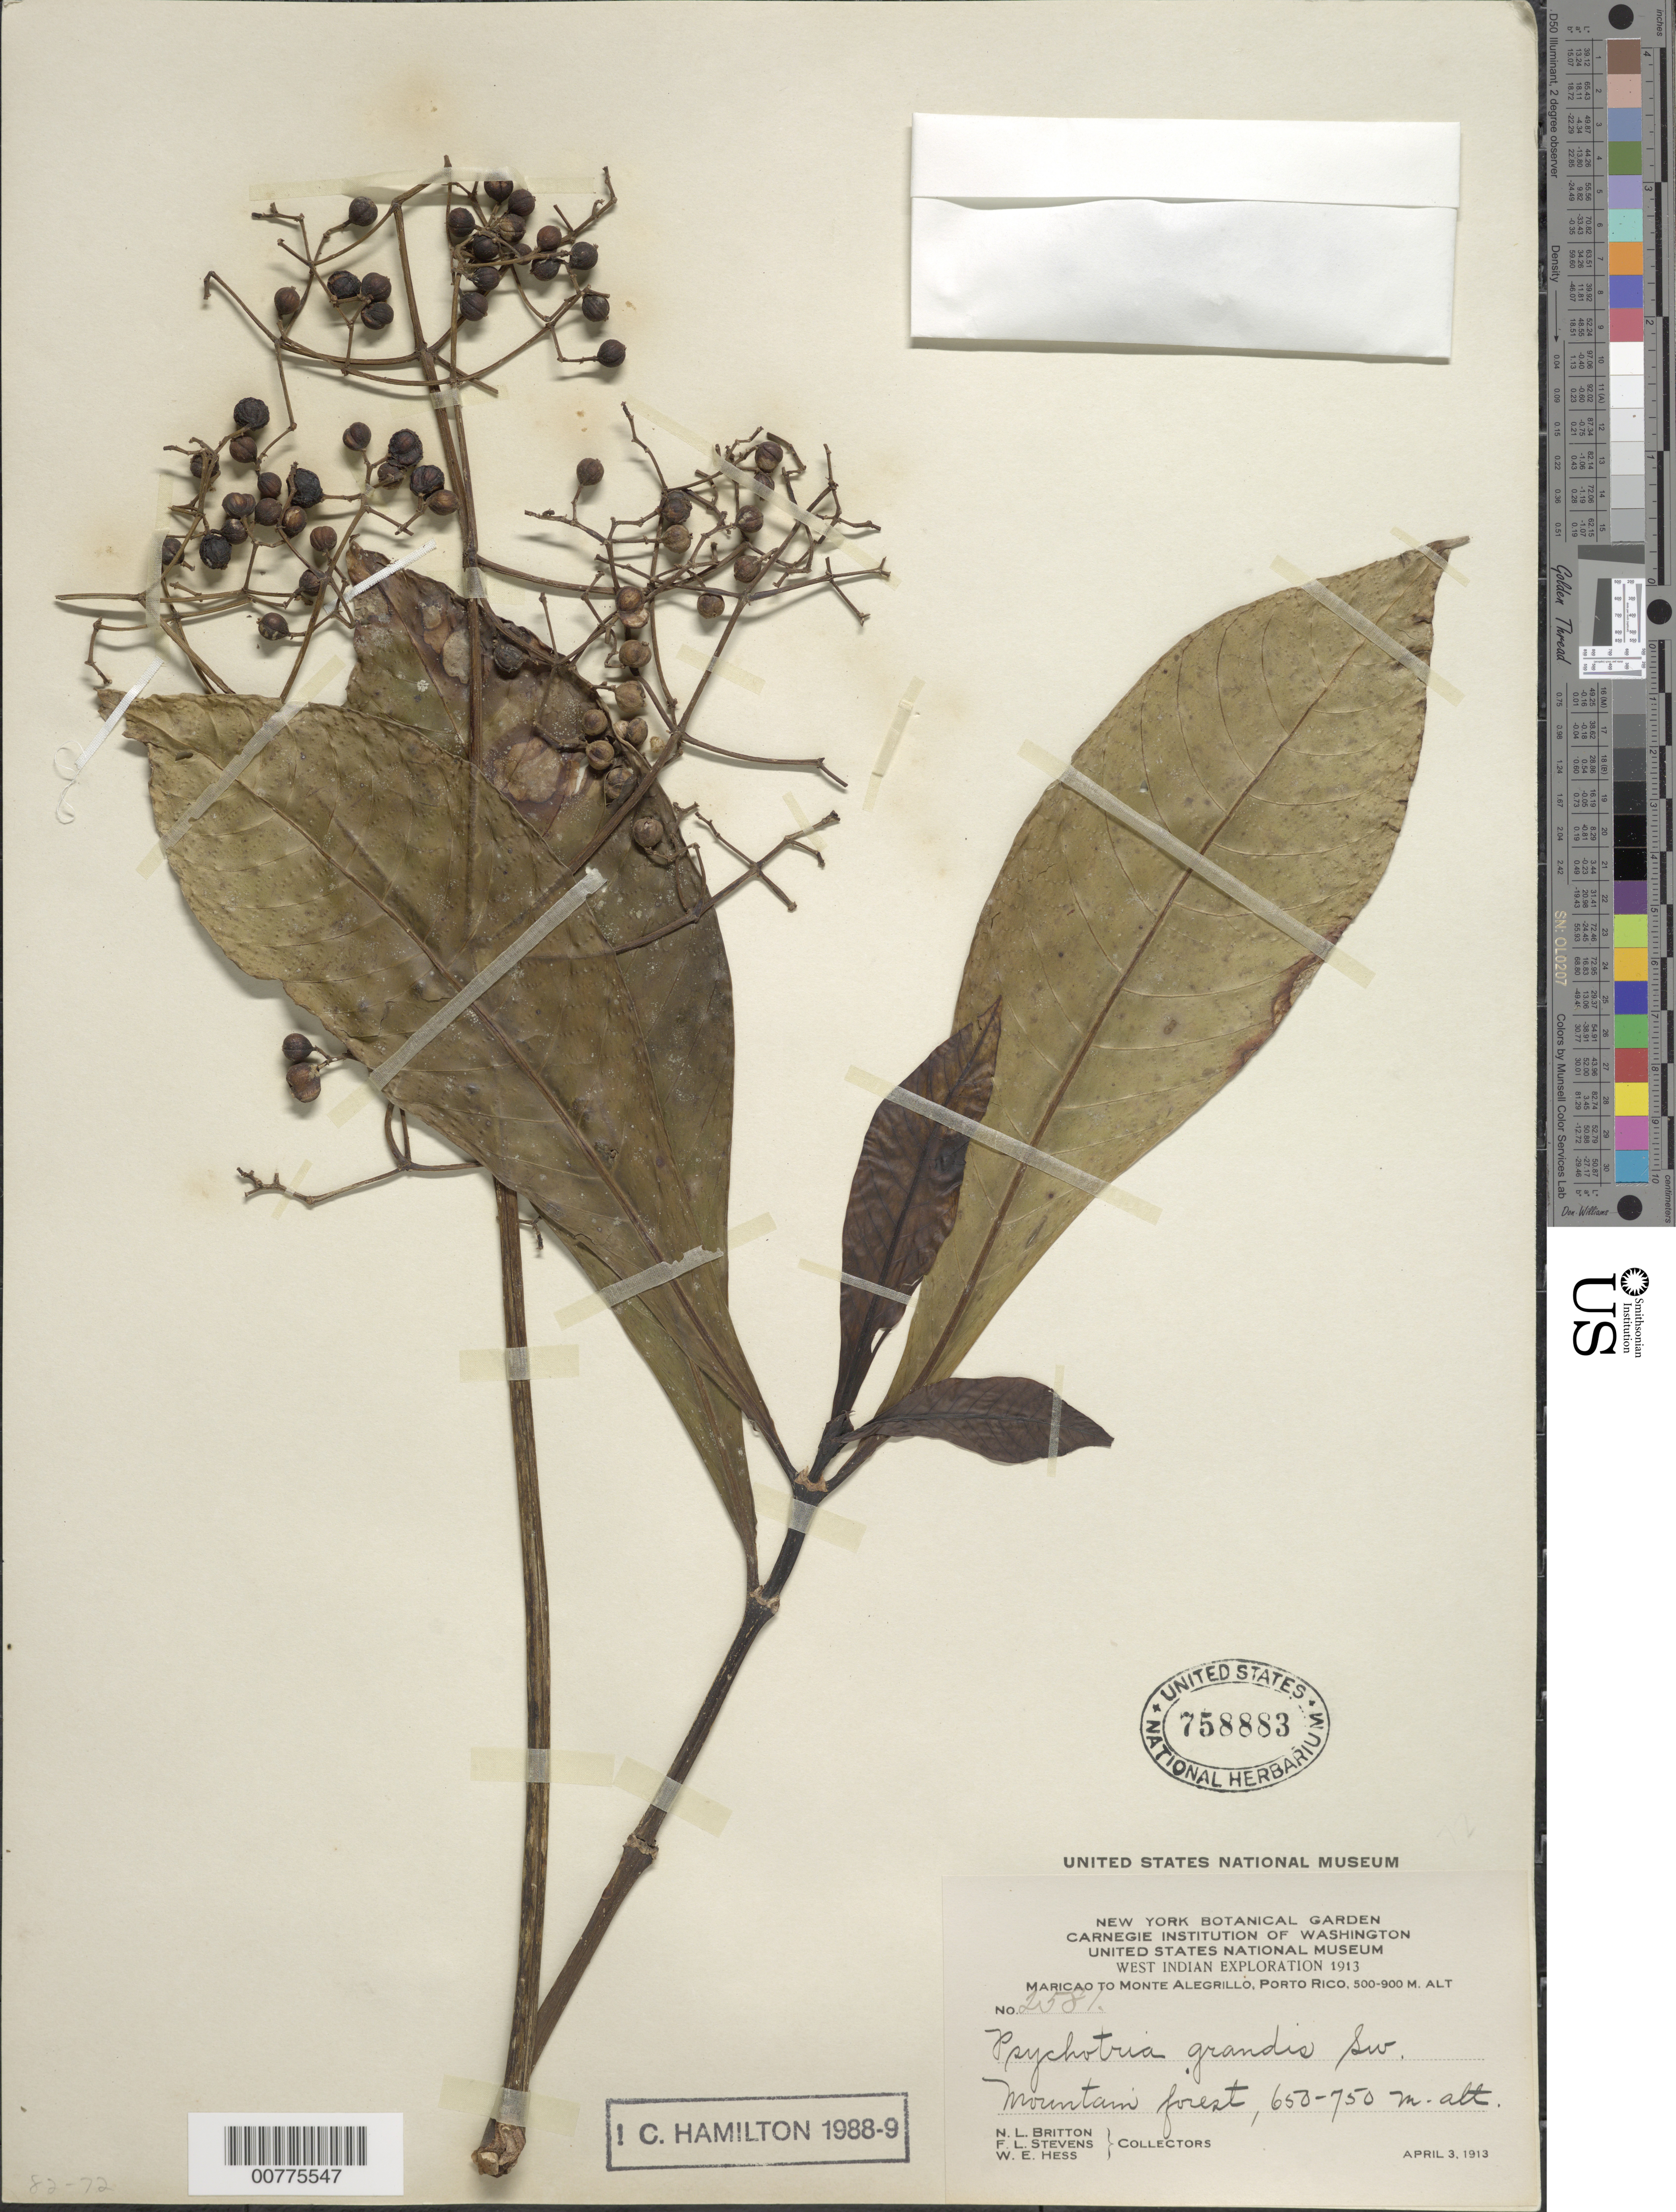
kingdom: Plantae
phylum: Tracheophyta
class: Magnoliopsida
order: Gentianales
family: Rubiaceae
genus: Psychotria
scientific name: Psychotria grandis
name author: Sw.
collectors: N. Britton, F. L. Stevens & W. Hess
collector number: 2581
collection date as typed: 03 Apr 1913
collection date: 1913-04-03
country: Puerto Rico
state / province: Maricao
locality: Maricao to Monte Alegrillo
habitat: Mountain forest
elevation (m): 650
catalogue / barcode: US 758883